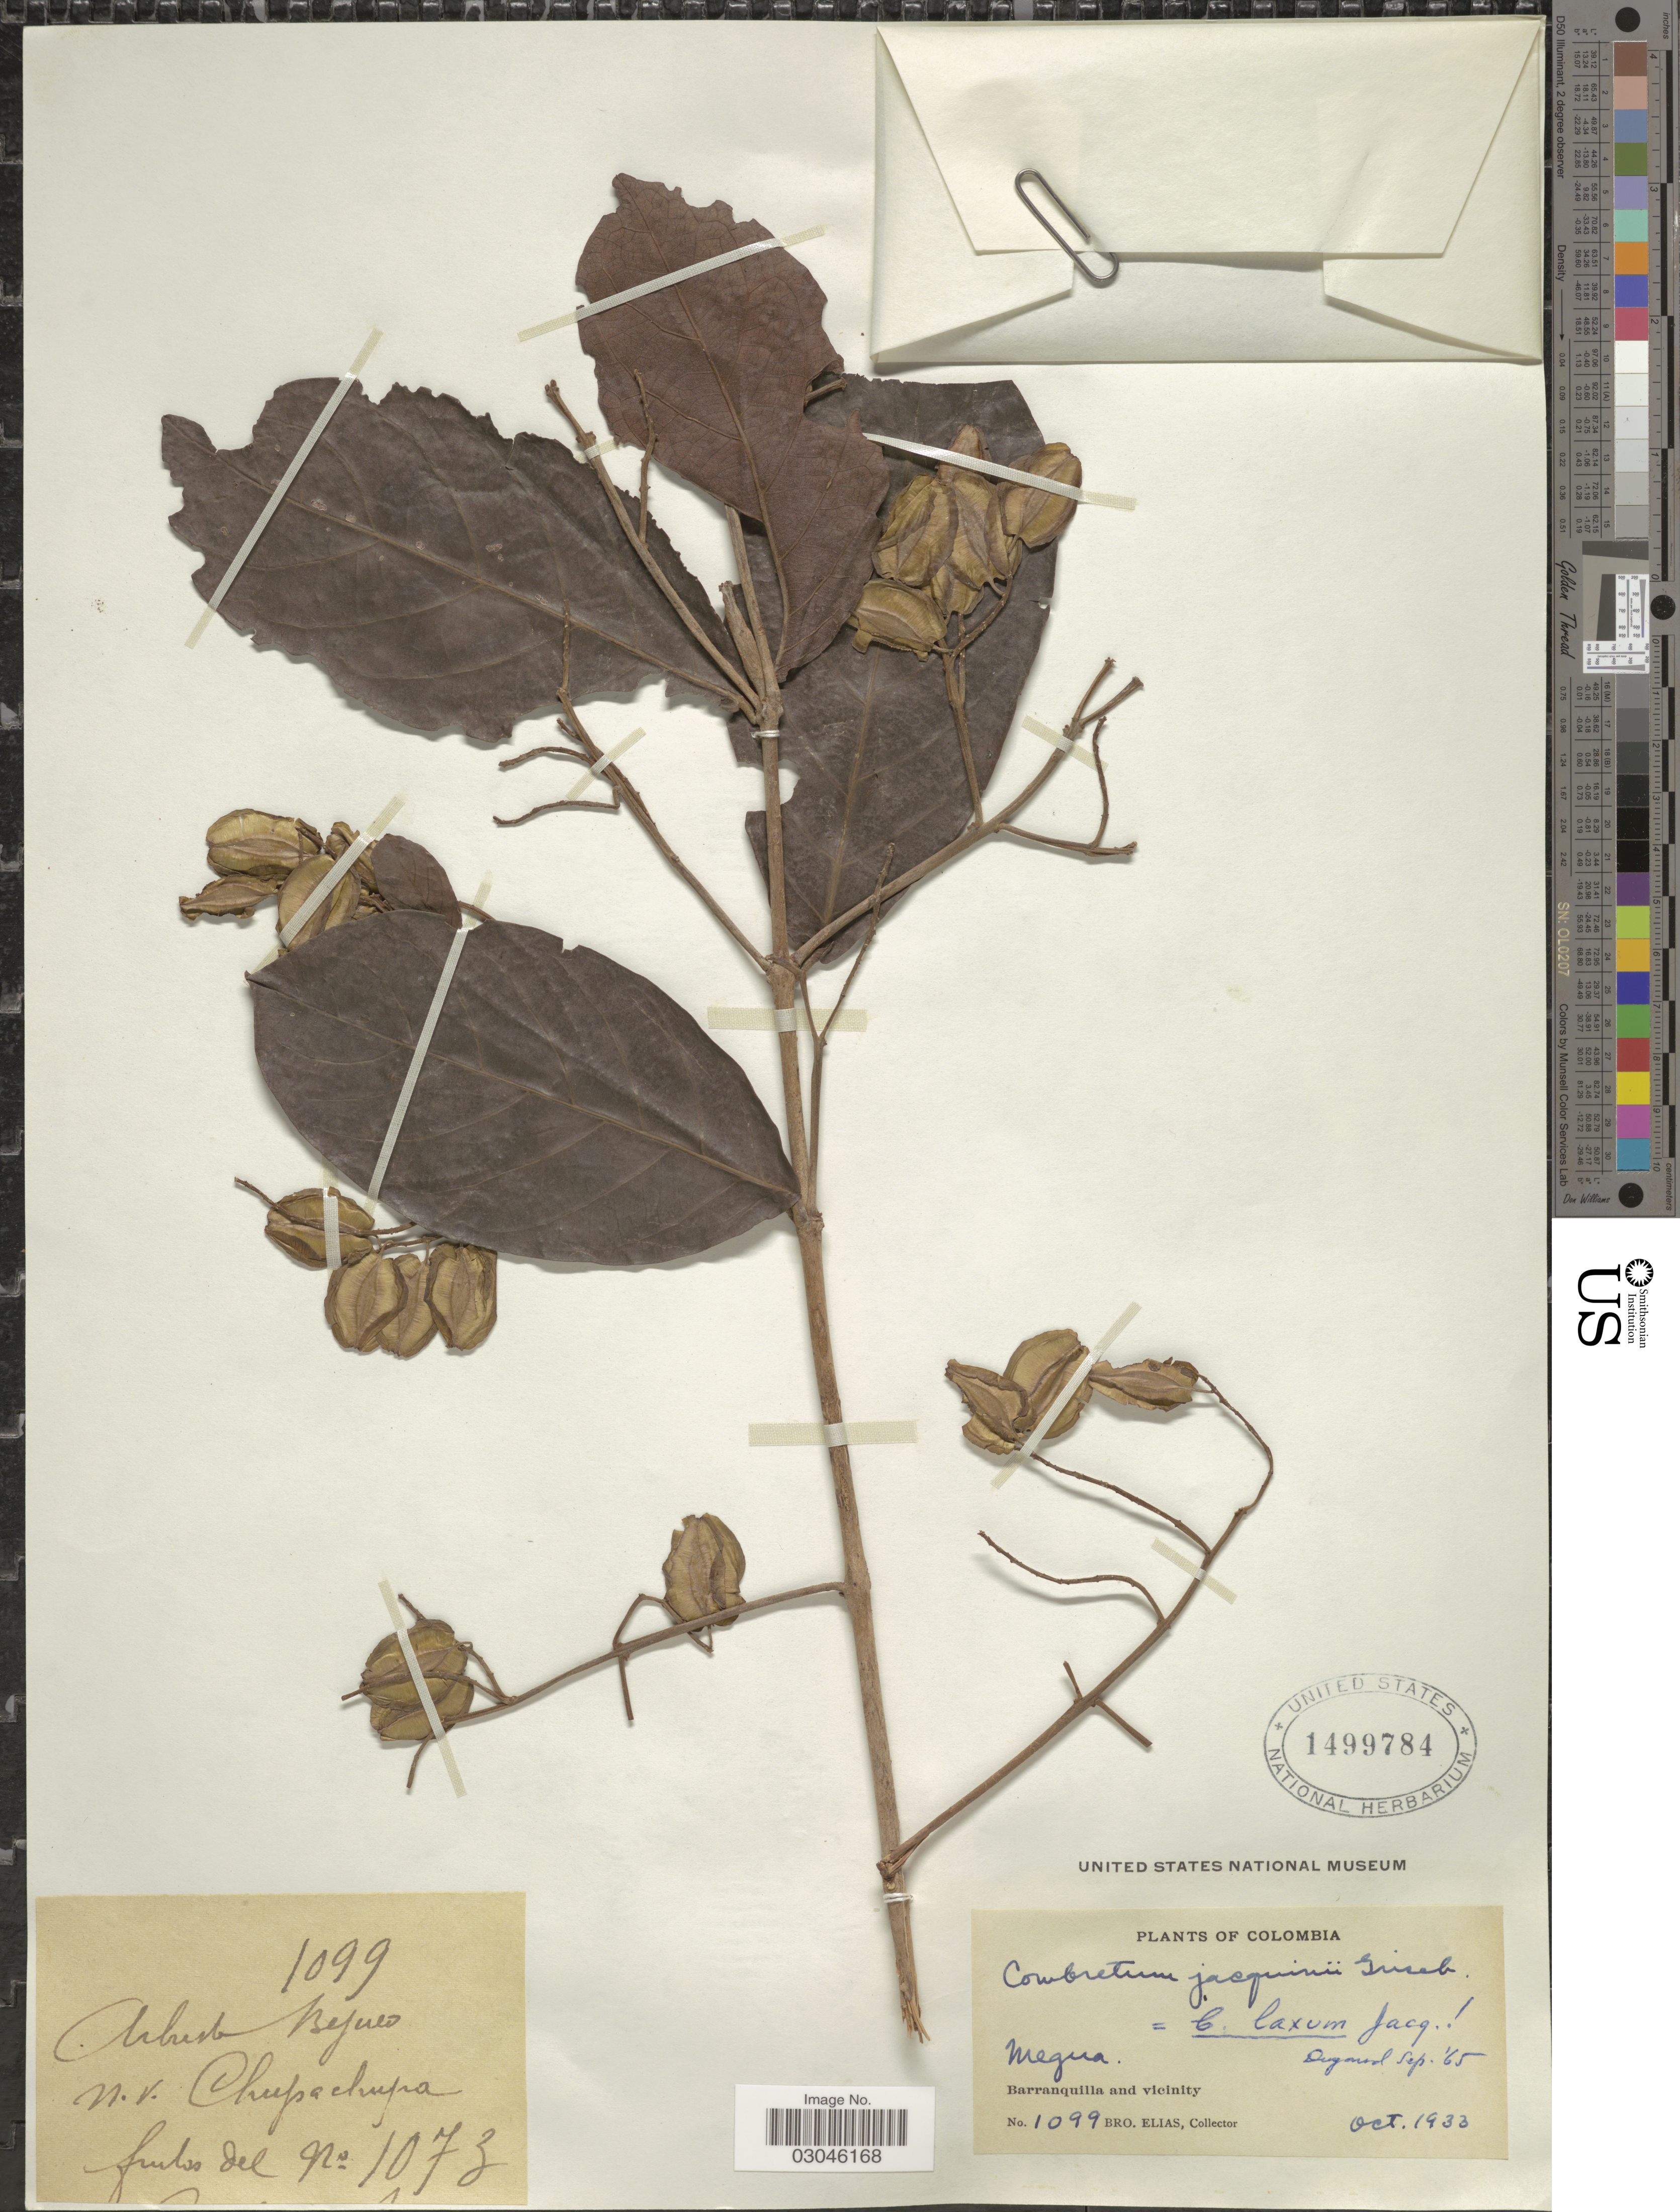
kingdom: Plantae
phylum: Tracheophyta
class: Magnoliopsida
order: Myrtales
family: Combretaceae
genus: Combretum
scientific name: Combretum laxum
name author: Jacq.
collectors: Bro. Elias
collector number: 1099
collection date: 1933-10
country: Colombia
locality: Megua. Barranquilla and vicinity.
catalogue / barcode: US 1499784